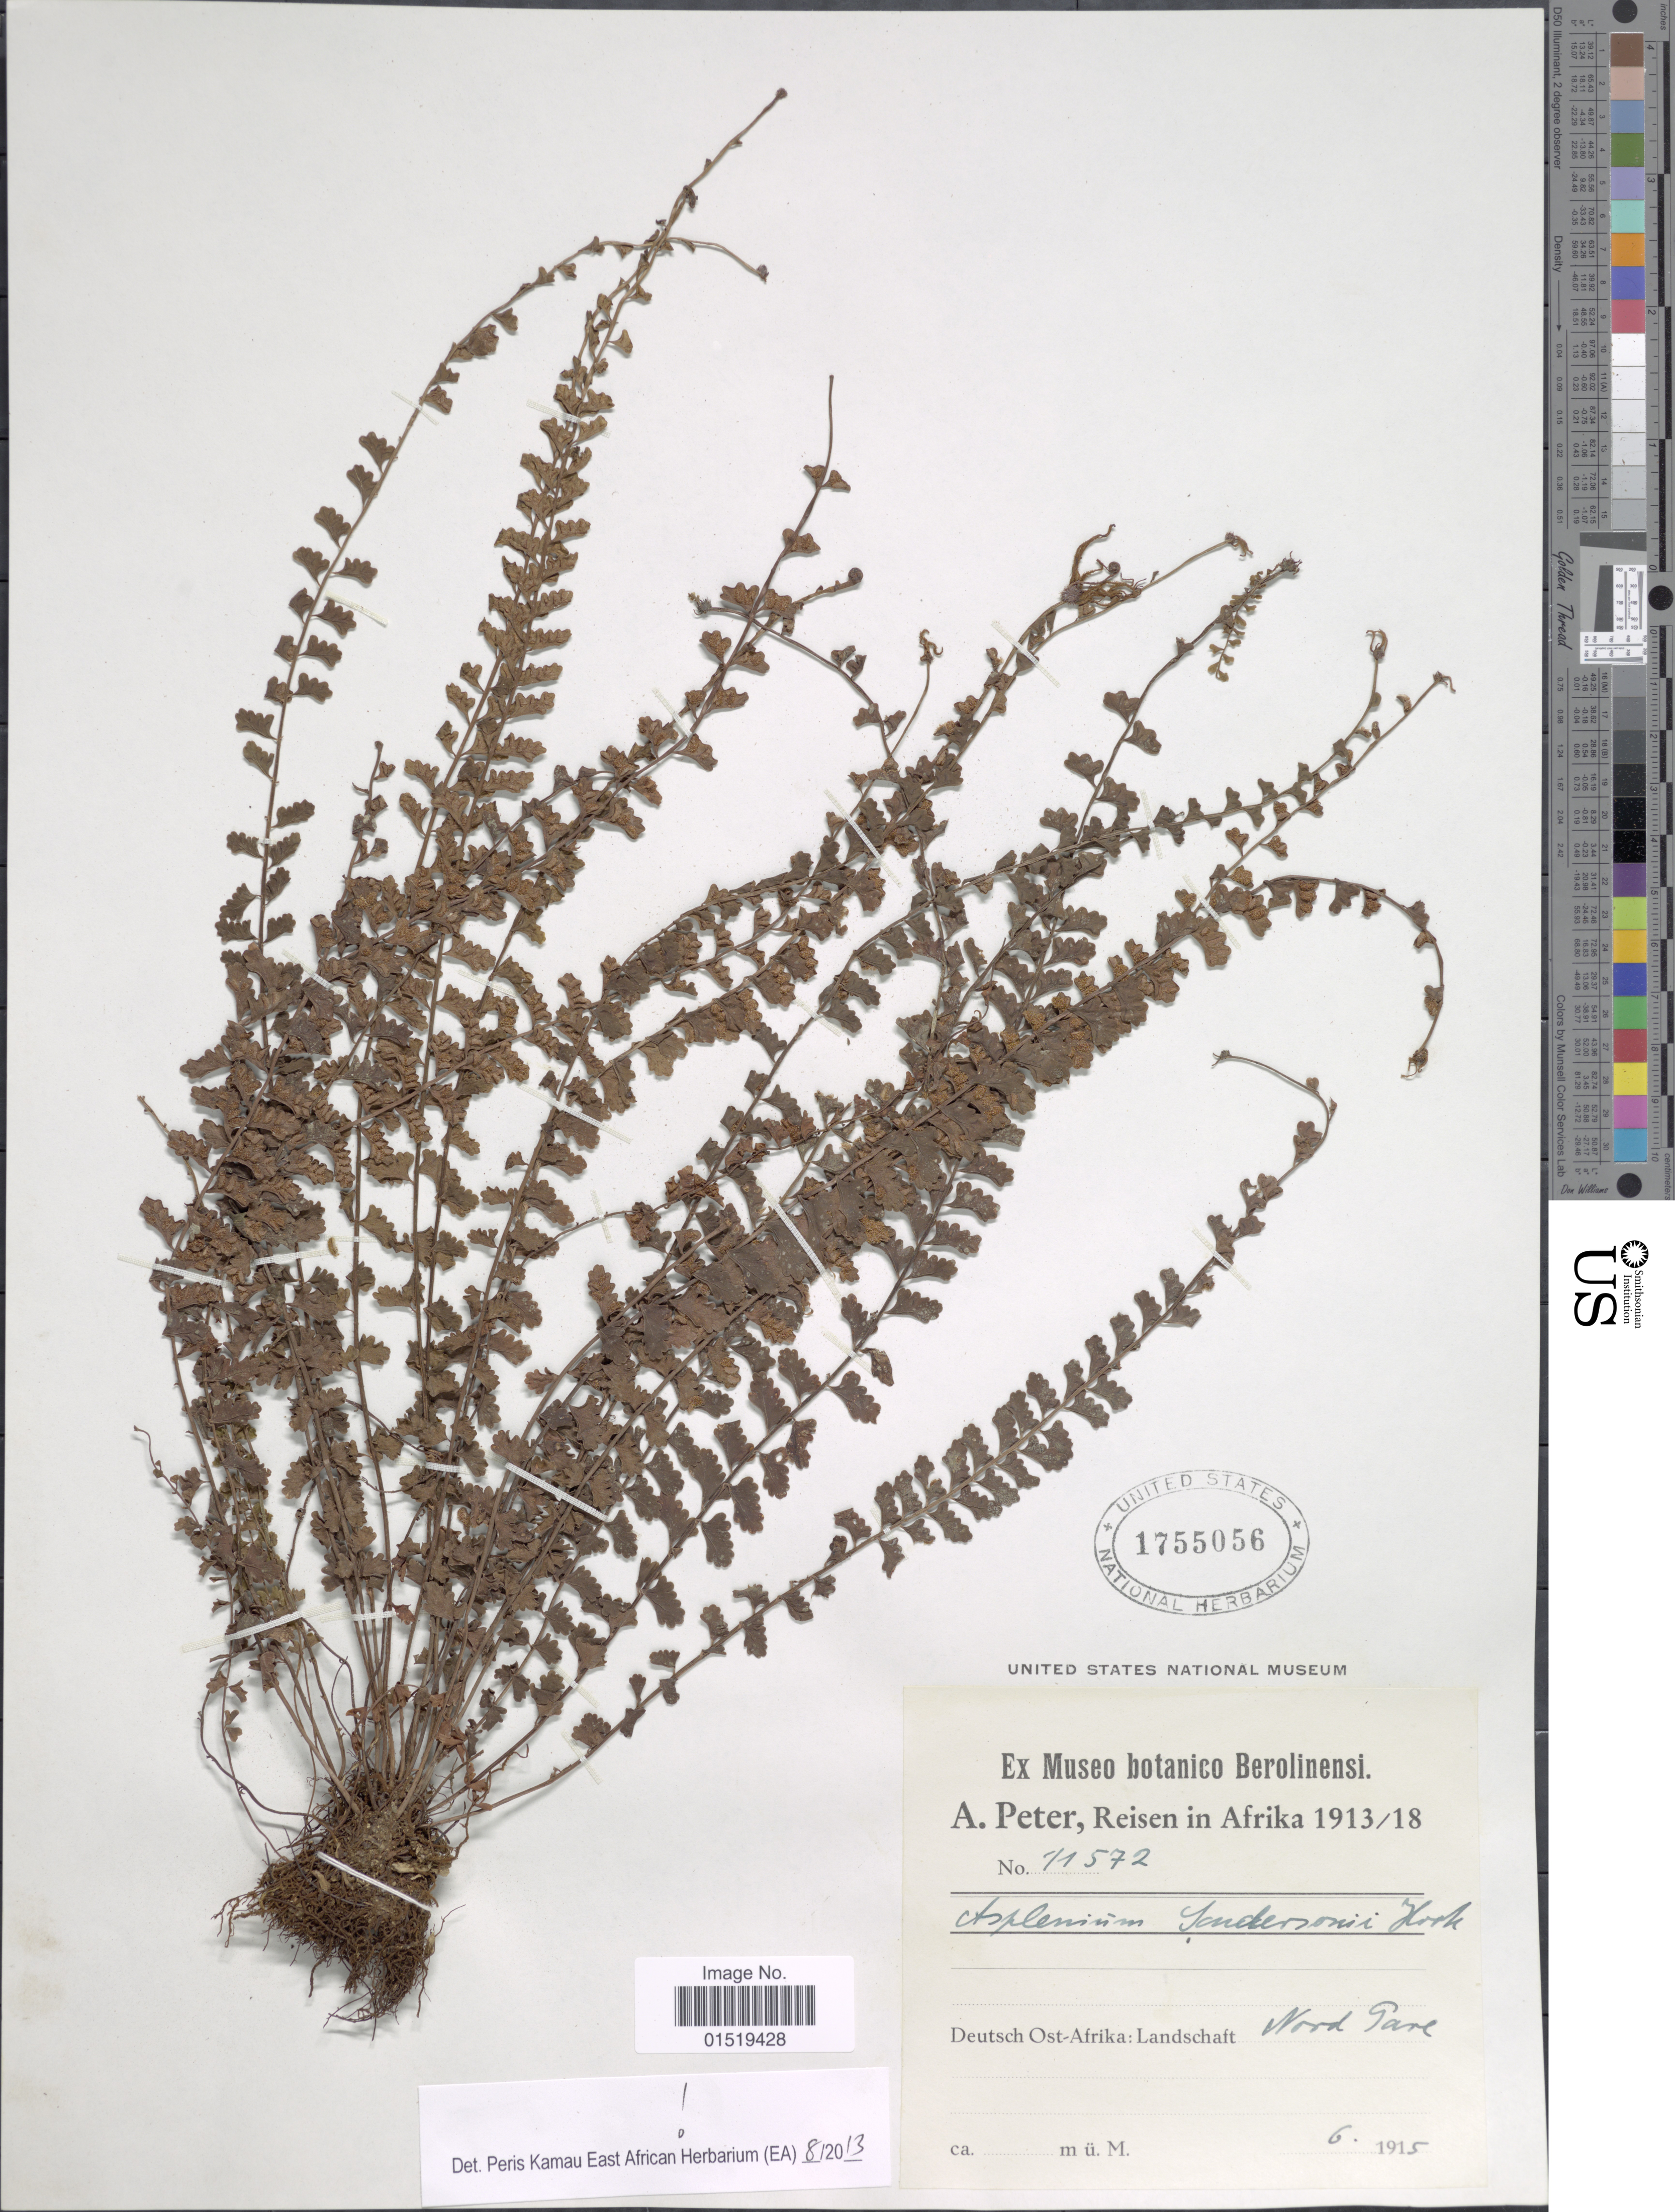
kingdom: Plantae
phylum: Tracheophyta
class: Polypodiopsida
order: Polypodiales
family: Aspleniaceae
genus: Asplenium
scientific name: Asplenium sandersonii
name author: Hook.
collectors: A. Peter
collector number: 11572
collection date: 1915-06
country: Tanzania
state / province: Kilimanjaro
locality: Deutsch Ost-Afrika: Landschaft Nord Pare [German East Africa: North Pare]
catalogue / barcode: US 1755056